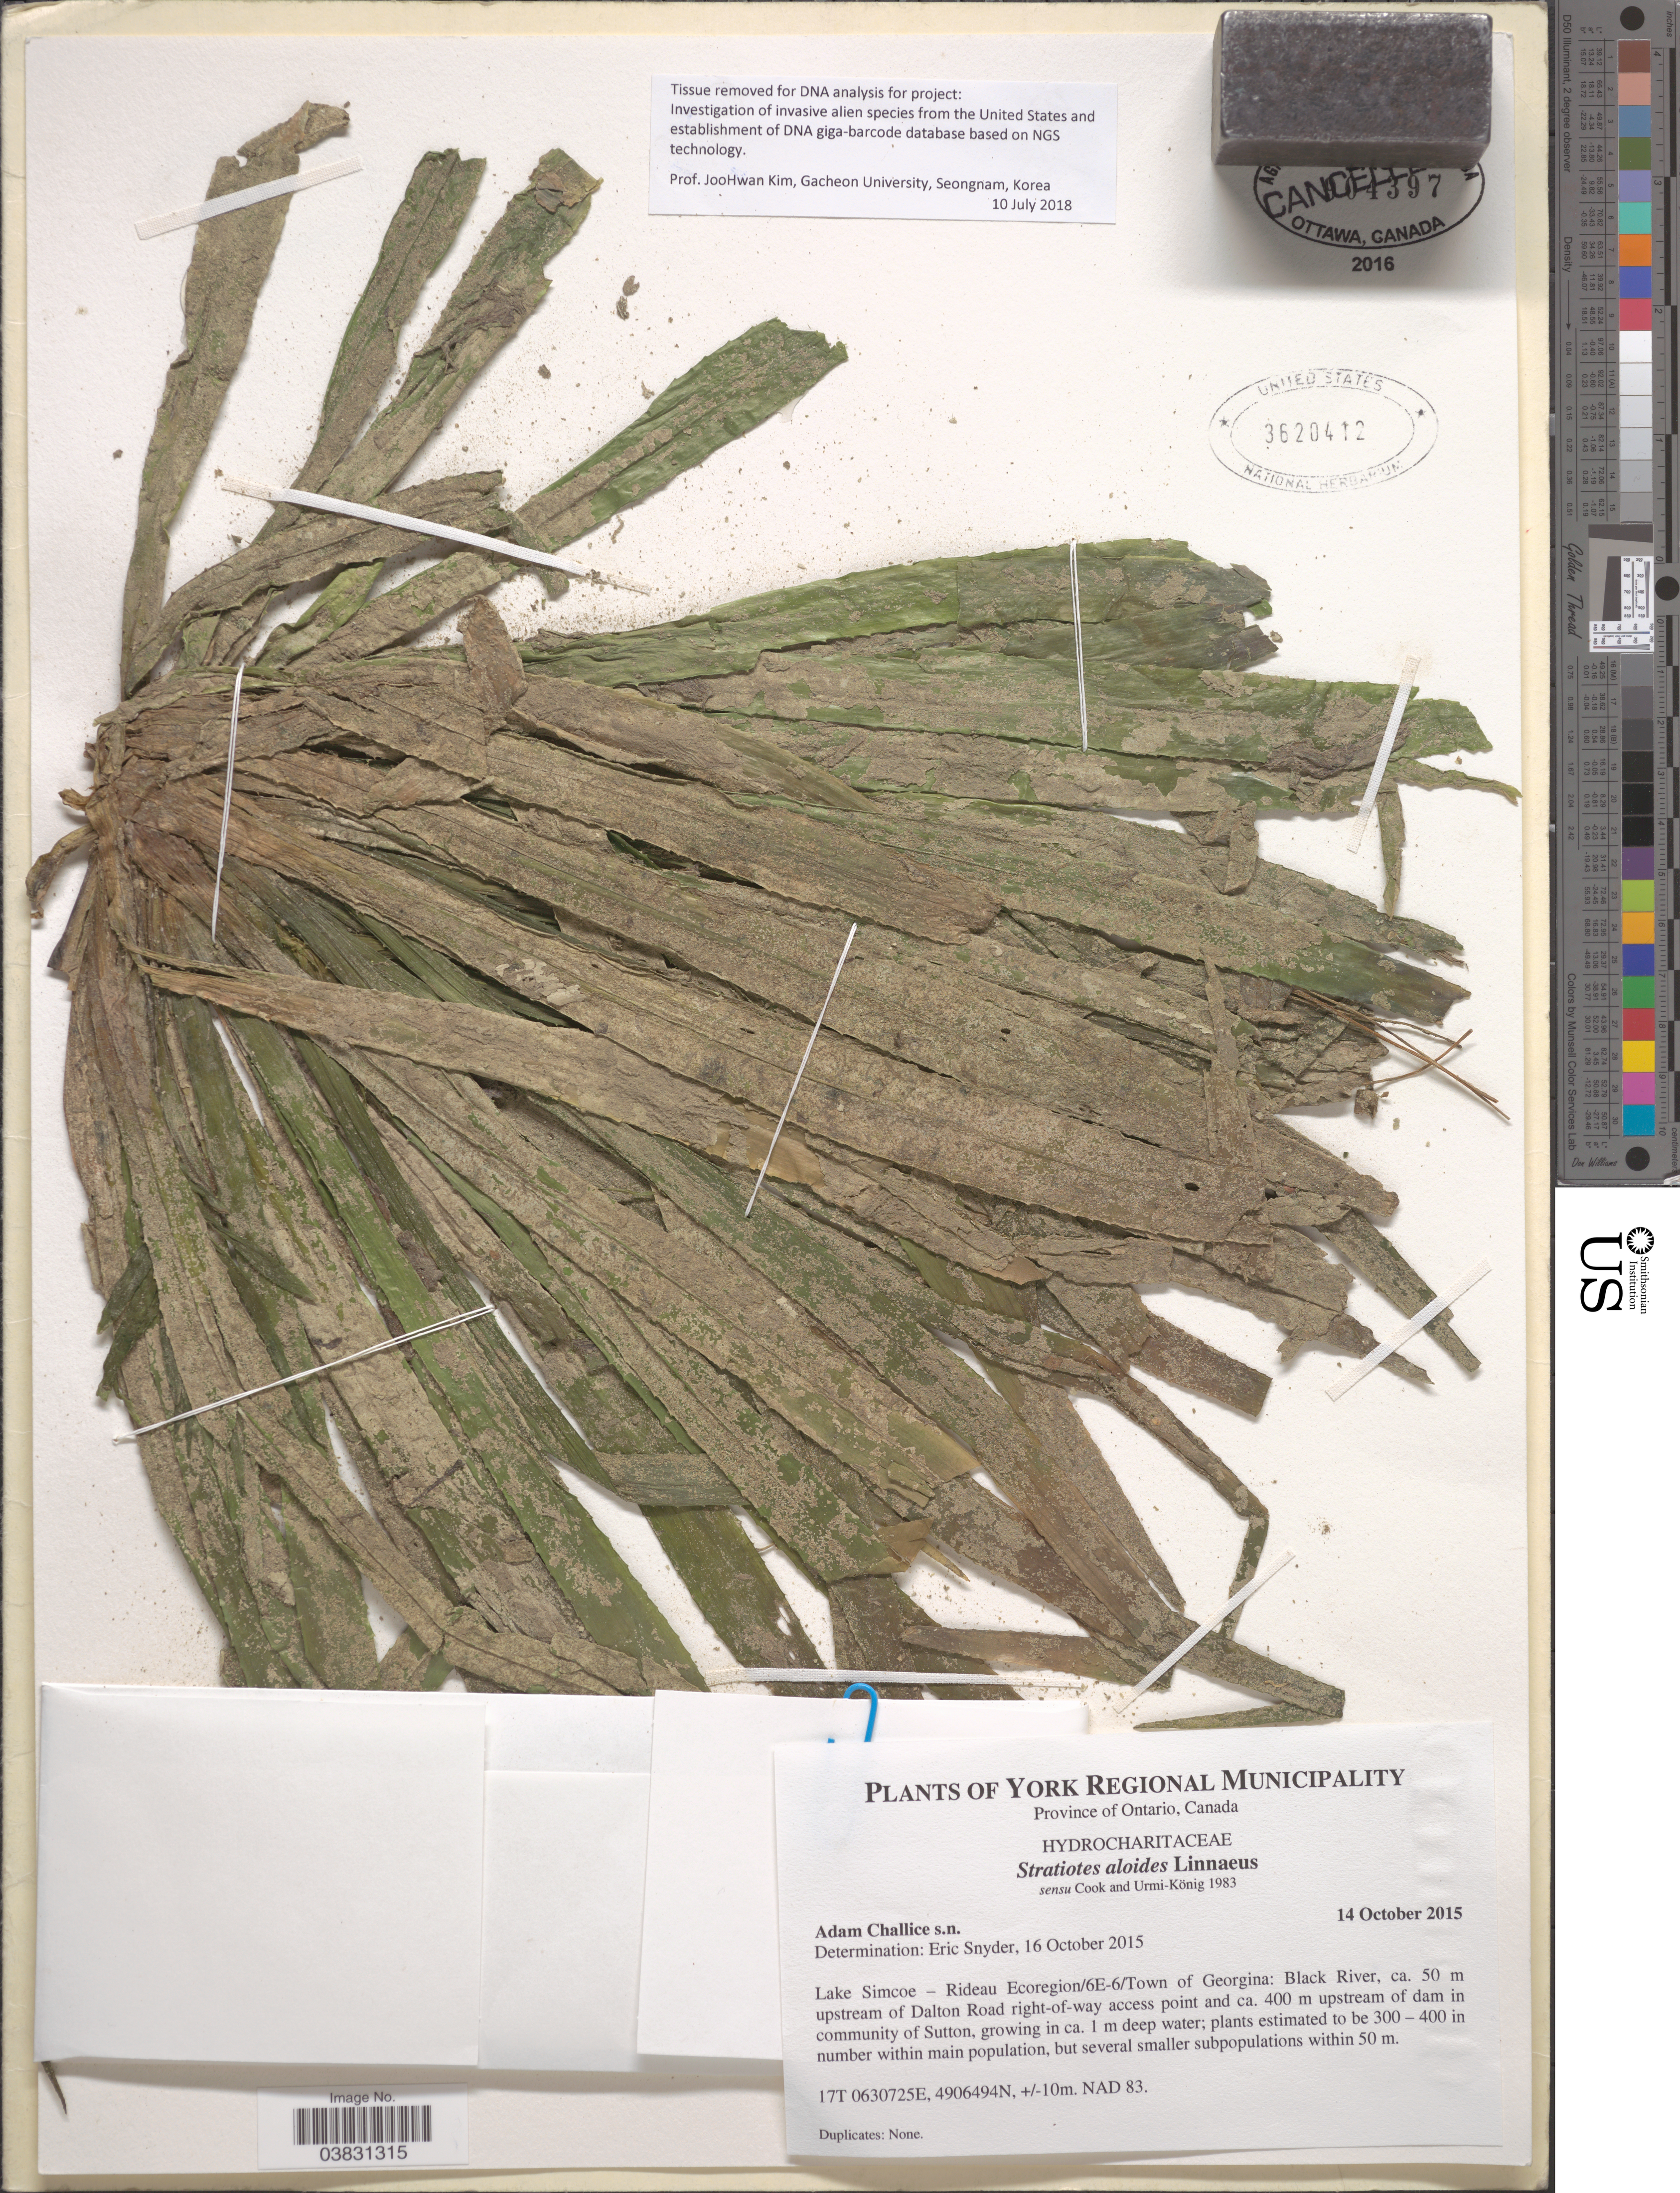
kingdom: Plantae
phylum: Tracheophyta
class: Liliopsida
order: Alismatales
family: Hydrocharitaceae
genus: Stratiotes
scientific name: Stratiotes aloides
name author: L.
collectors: A. Challice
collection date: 2015-10-14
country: Canada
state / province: Ontario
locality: York Regional Municipality. Lake Simcoe- Rideau Ecoregion/6E-6/Town of Georgina: Black River, ca. 50 m upstream of Dalton Road right-of-way access point and ca. 400 m upstream of dam in community of Sutton. 17T. NAD 83.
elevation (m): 10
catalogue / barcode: US 3620412